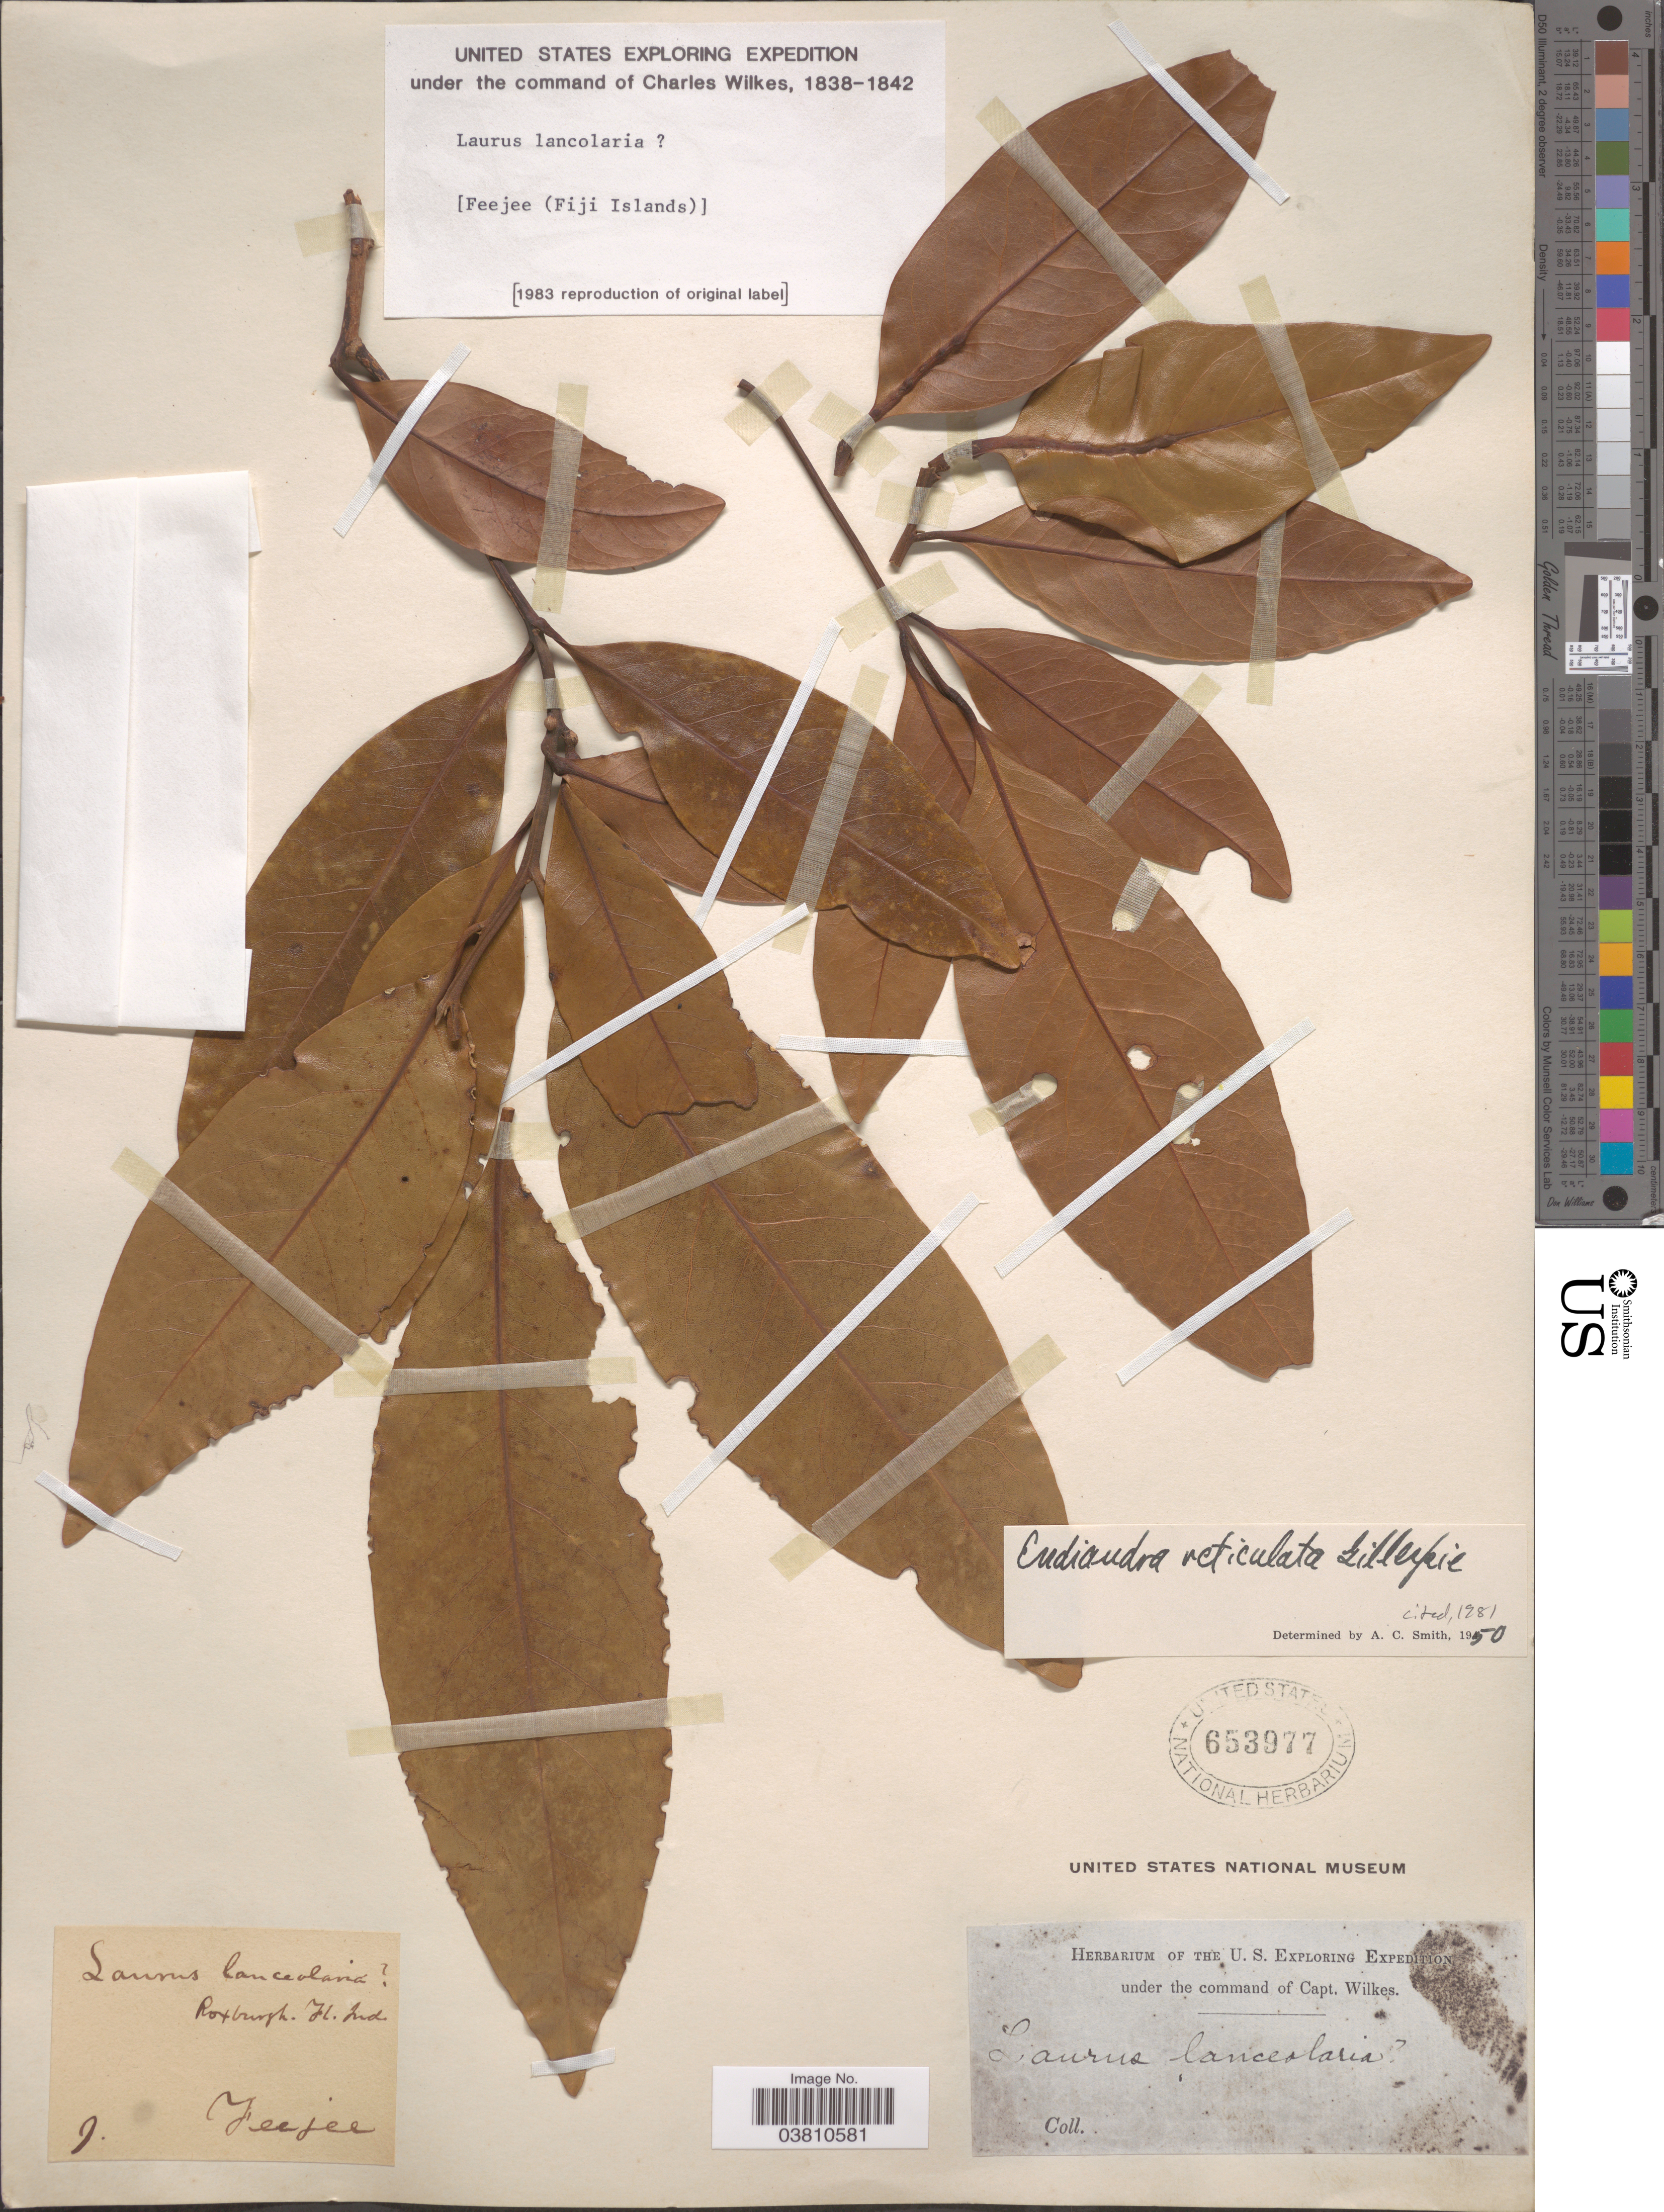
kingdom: Plantae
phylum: Tracheophyta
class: Magnoliopsida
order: Laurales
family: Lauraceae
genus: Endiandra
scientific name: Endiandra reticulata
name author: C.T. White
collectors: Ex herb. of the U. S. Exploring Expedition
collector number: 9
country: Fiji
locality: Feejee.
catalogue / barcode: US 653977